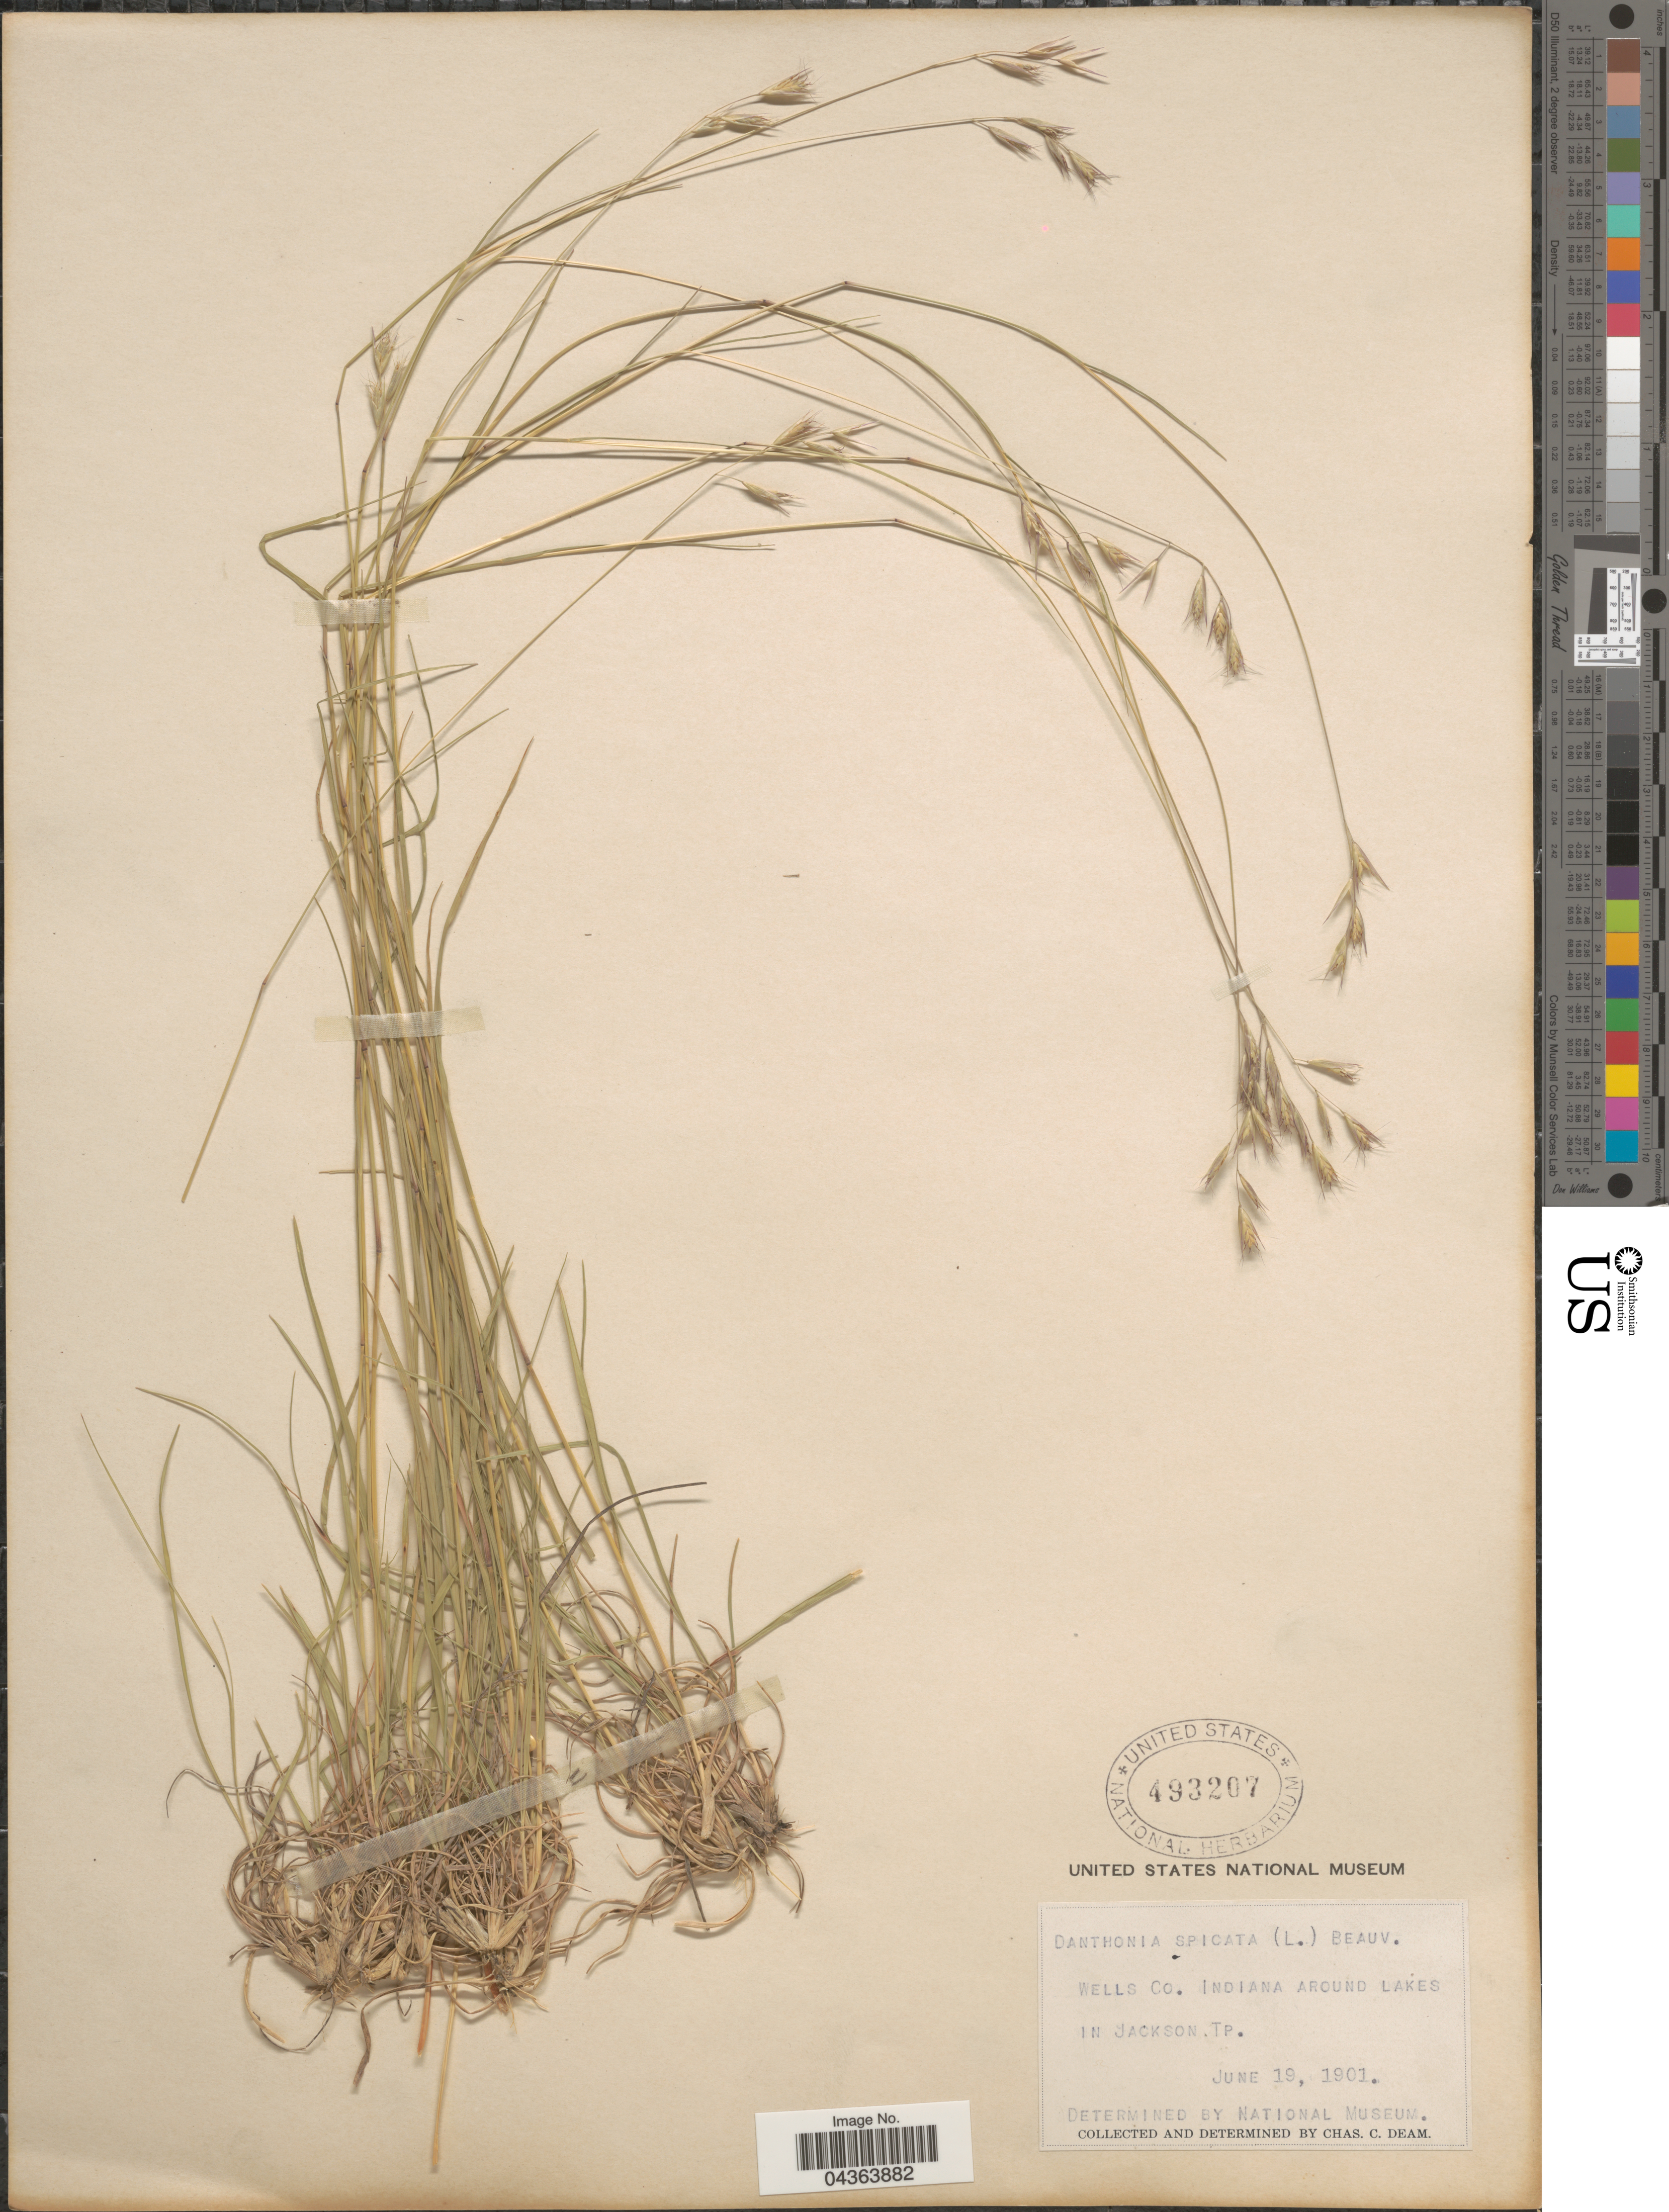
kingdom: Plantae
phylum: Tracheophyta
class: Liliopsida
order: Poales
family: Poaceae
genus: Danthonia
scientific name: Danthonia spicata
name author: (L.) P. Beauv. ex Roem. & Schult.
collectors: C. C. Deam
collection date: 1901-06-19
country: United States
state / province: Indiana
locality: Wells Co. Around lakes in Jackson Tp.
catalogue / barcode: US 493207